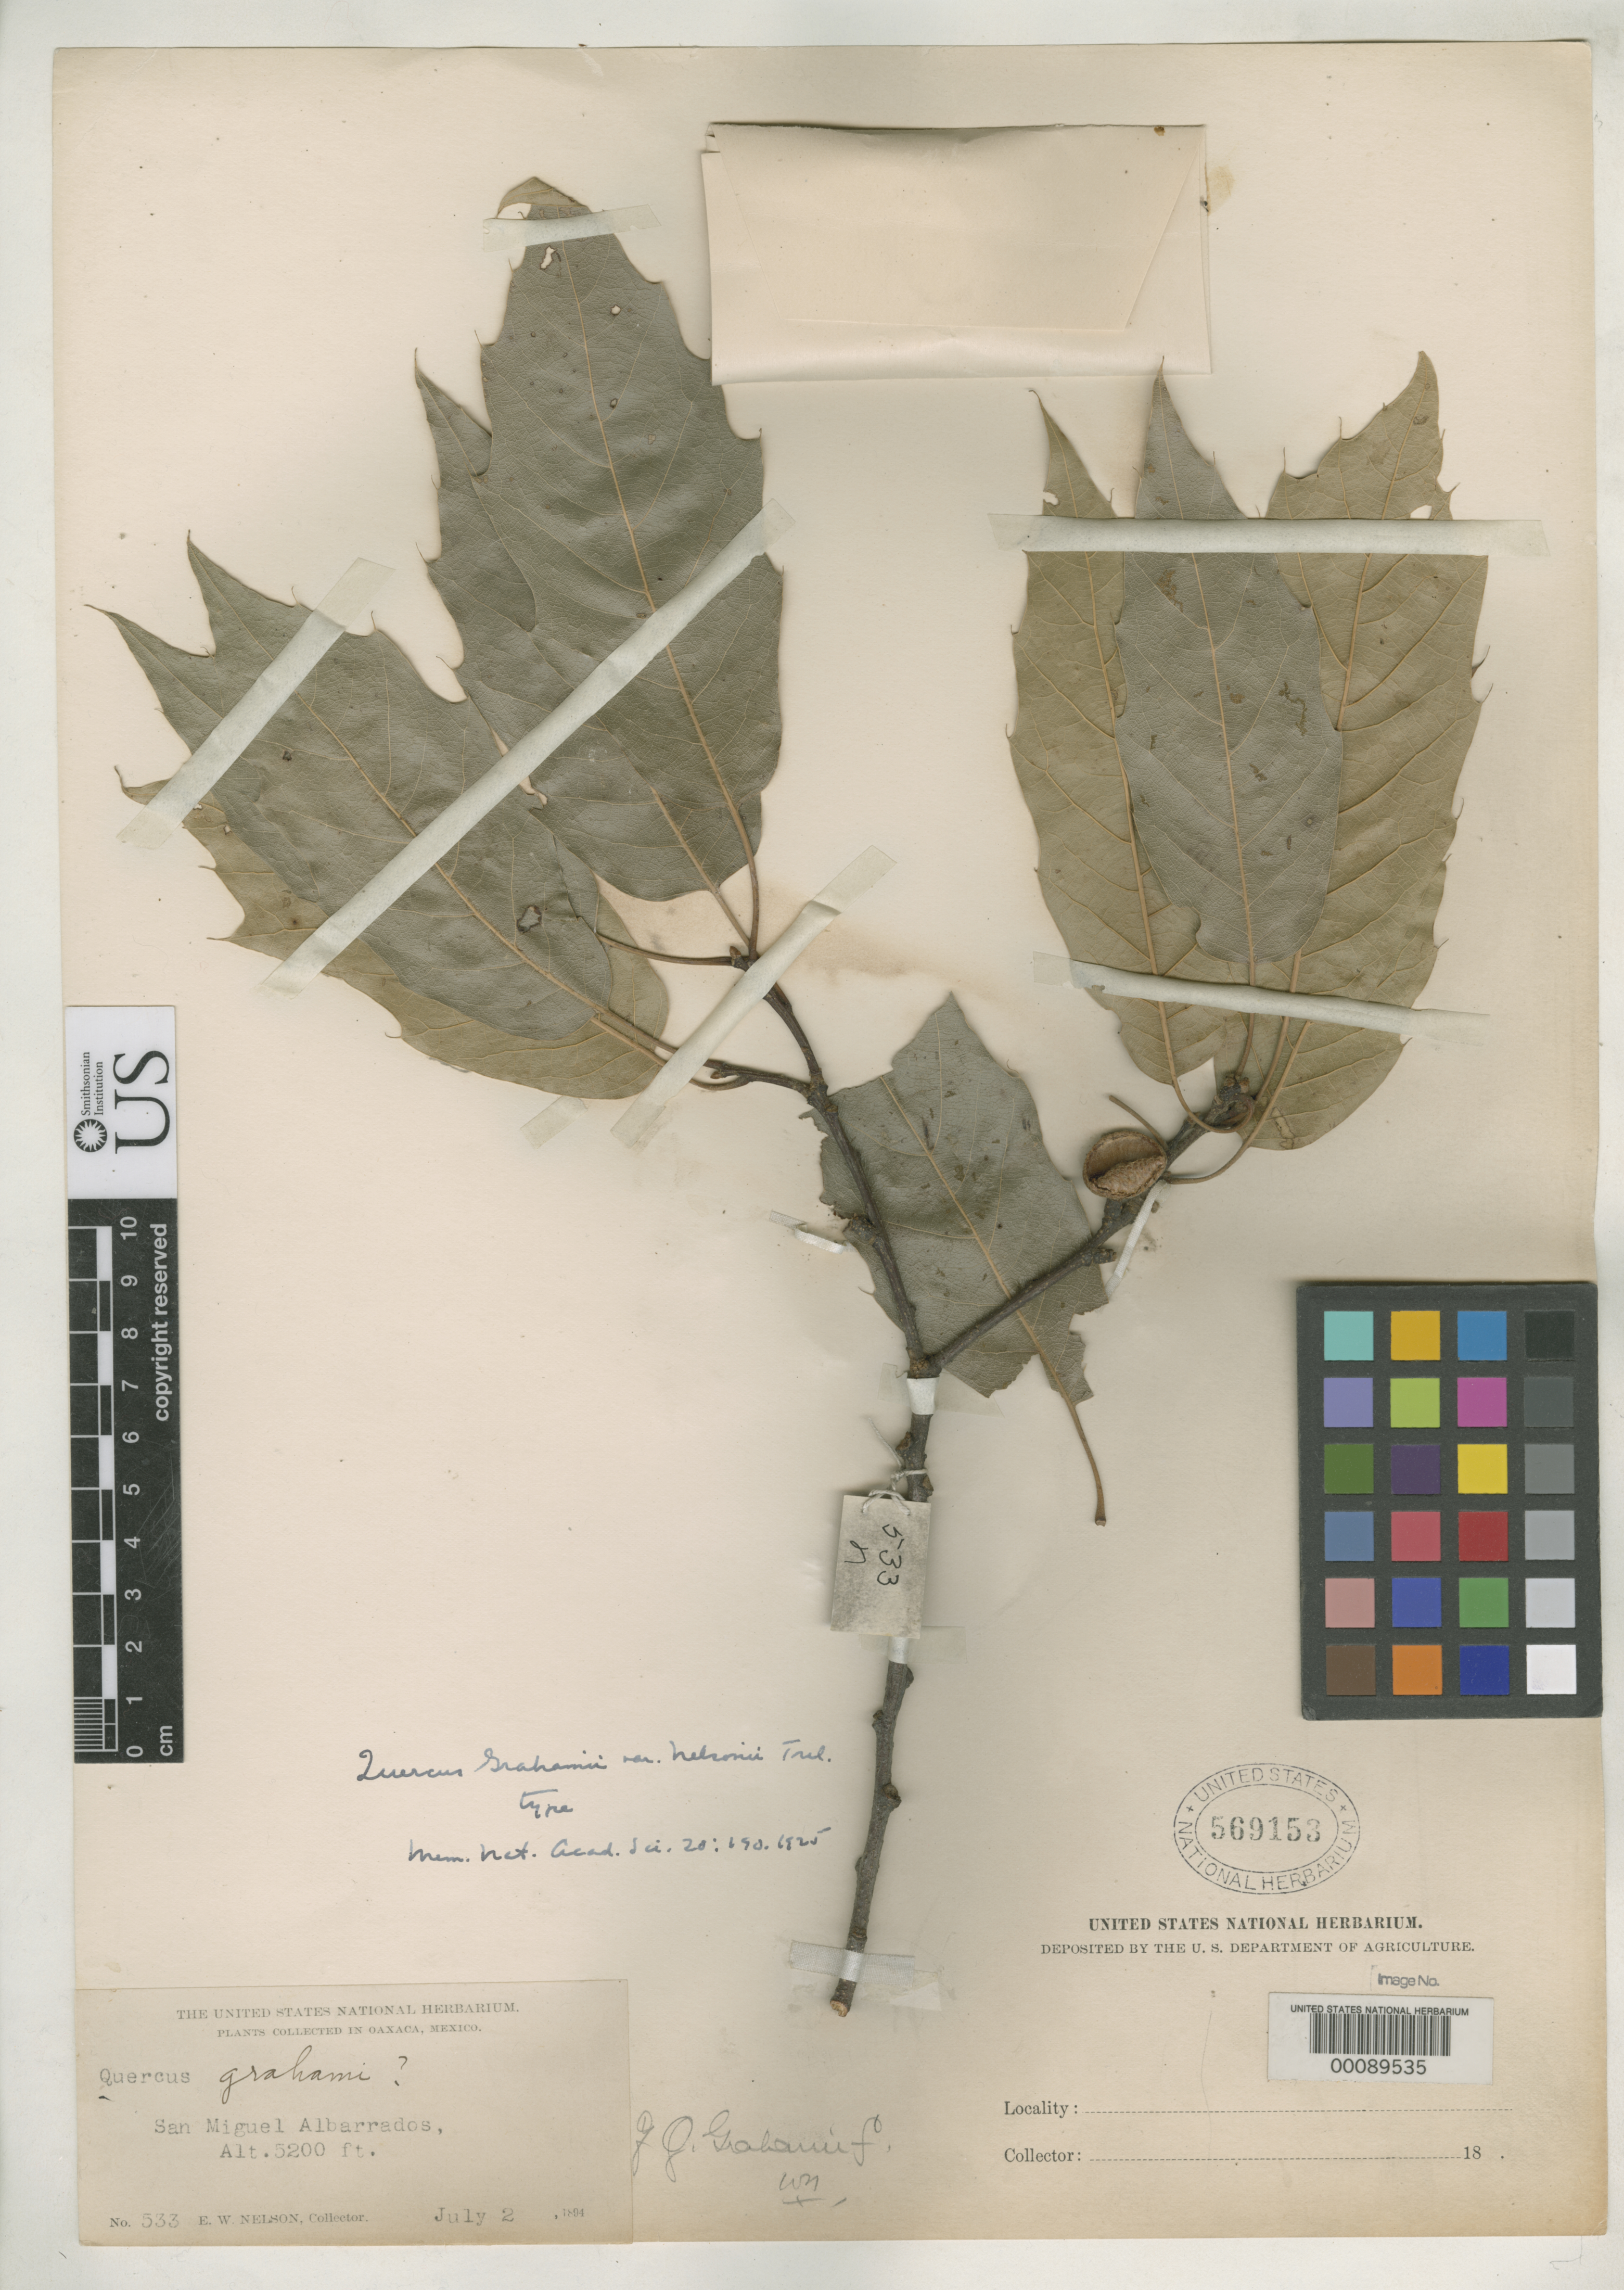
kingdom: Plantae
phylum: Tracheophyta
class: Magnoliopsida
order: Fagales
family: Fagaceae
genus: Quercus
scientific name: Quercus grahamii var. nelsonii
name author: Trel.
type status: Isotype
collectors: E. W. Nelson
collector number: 533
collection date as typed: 02 Jul 1894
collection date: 1894-07-02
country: Mexico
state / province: Oaxaca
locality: San Miguela Albarrados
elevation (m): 1585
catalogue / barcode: US 569153